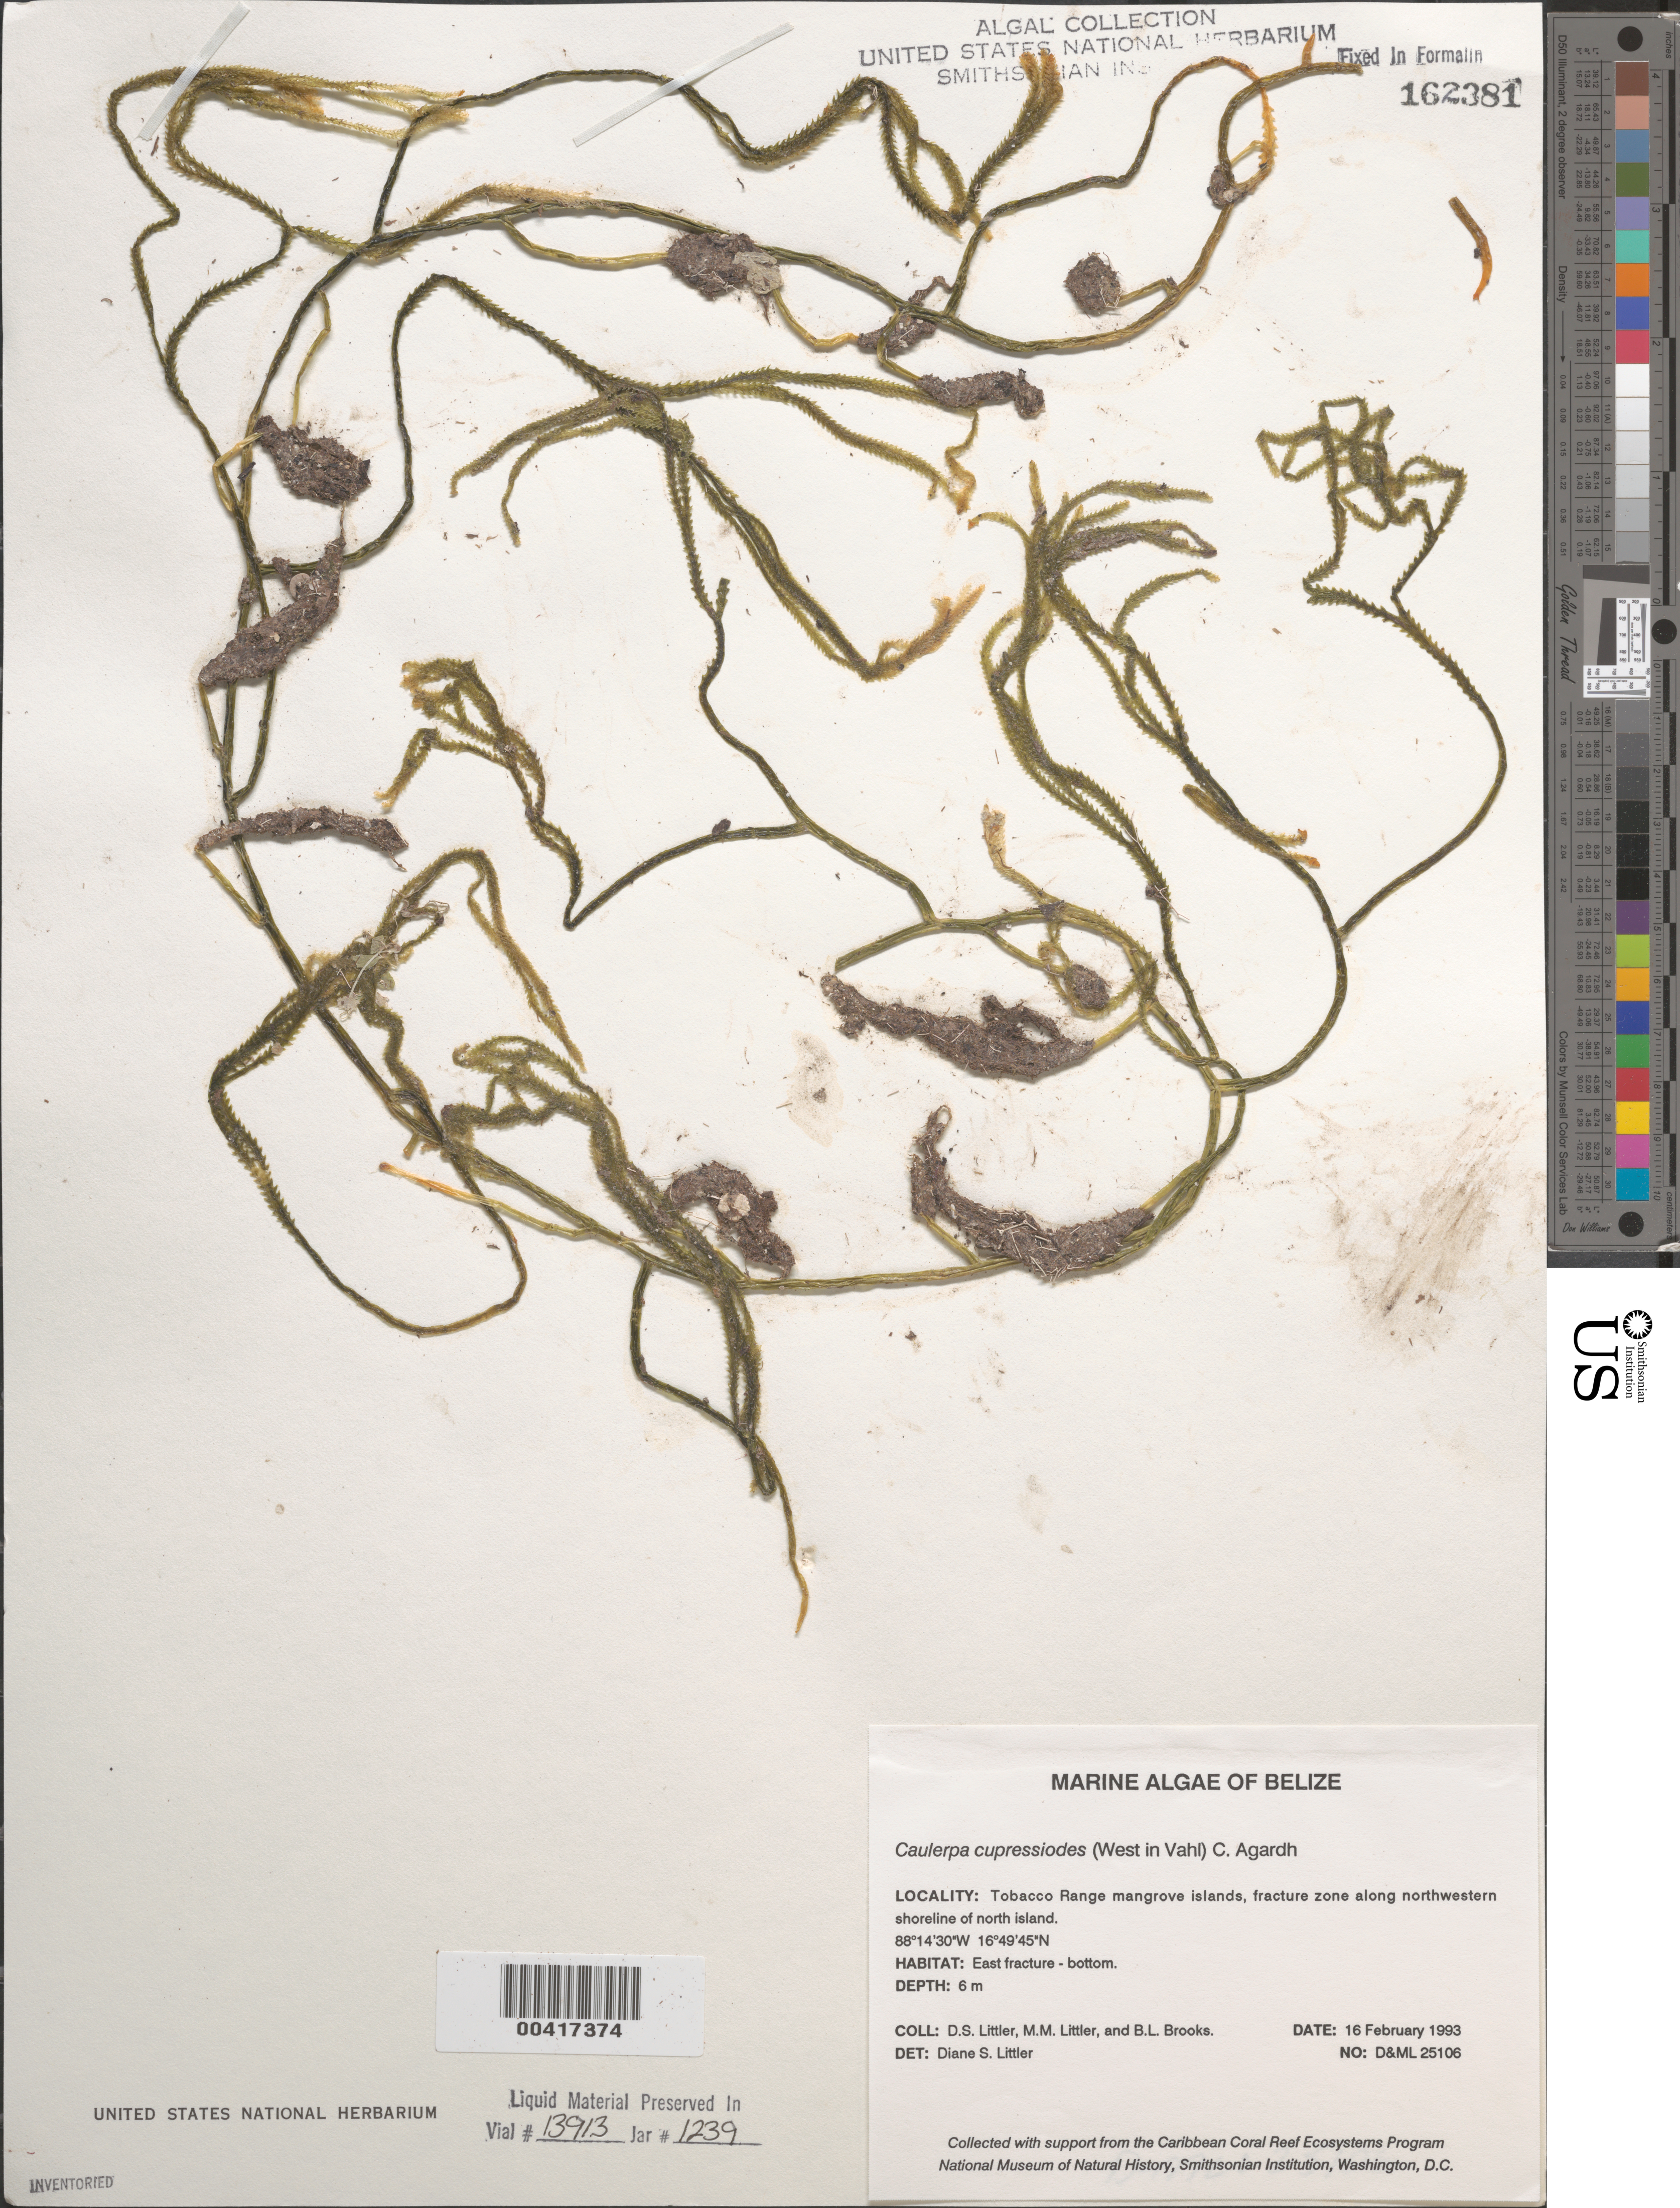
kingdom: Plantae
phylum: Chlorophyta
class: Ulvophyceae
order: Bryopsidales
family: Caulerpaceae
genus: Caulerpa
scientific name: Caulerpa cupressoides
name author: (Vahl) C. Agardh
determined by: Littler, D. S.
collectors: D. S. Littler, M. M. Littler & B. Brooks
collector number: D&ML 25106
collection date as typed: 16 Feb 1993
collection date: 1993-02-16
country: Belize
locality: Tobacco Range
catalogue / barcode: US 162381